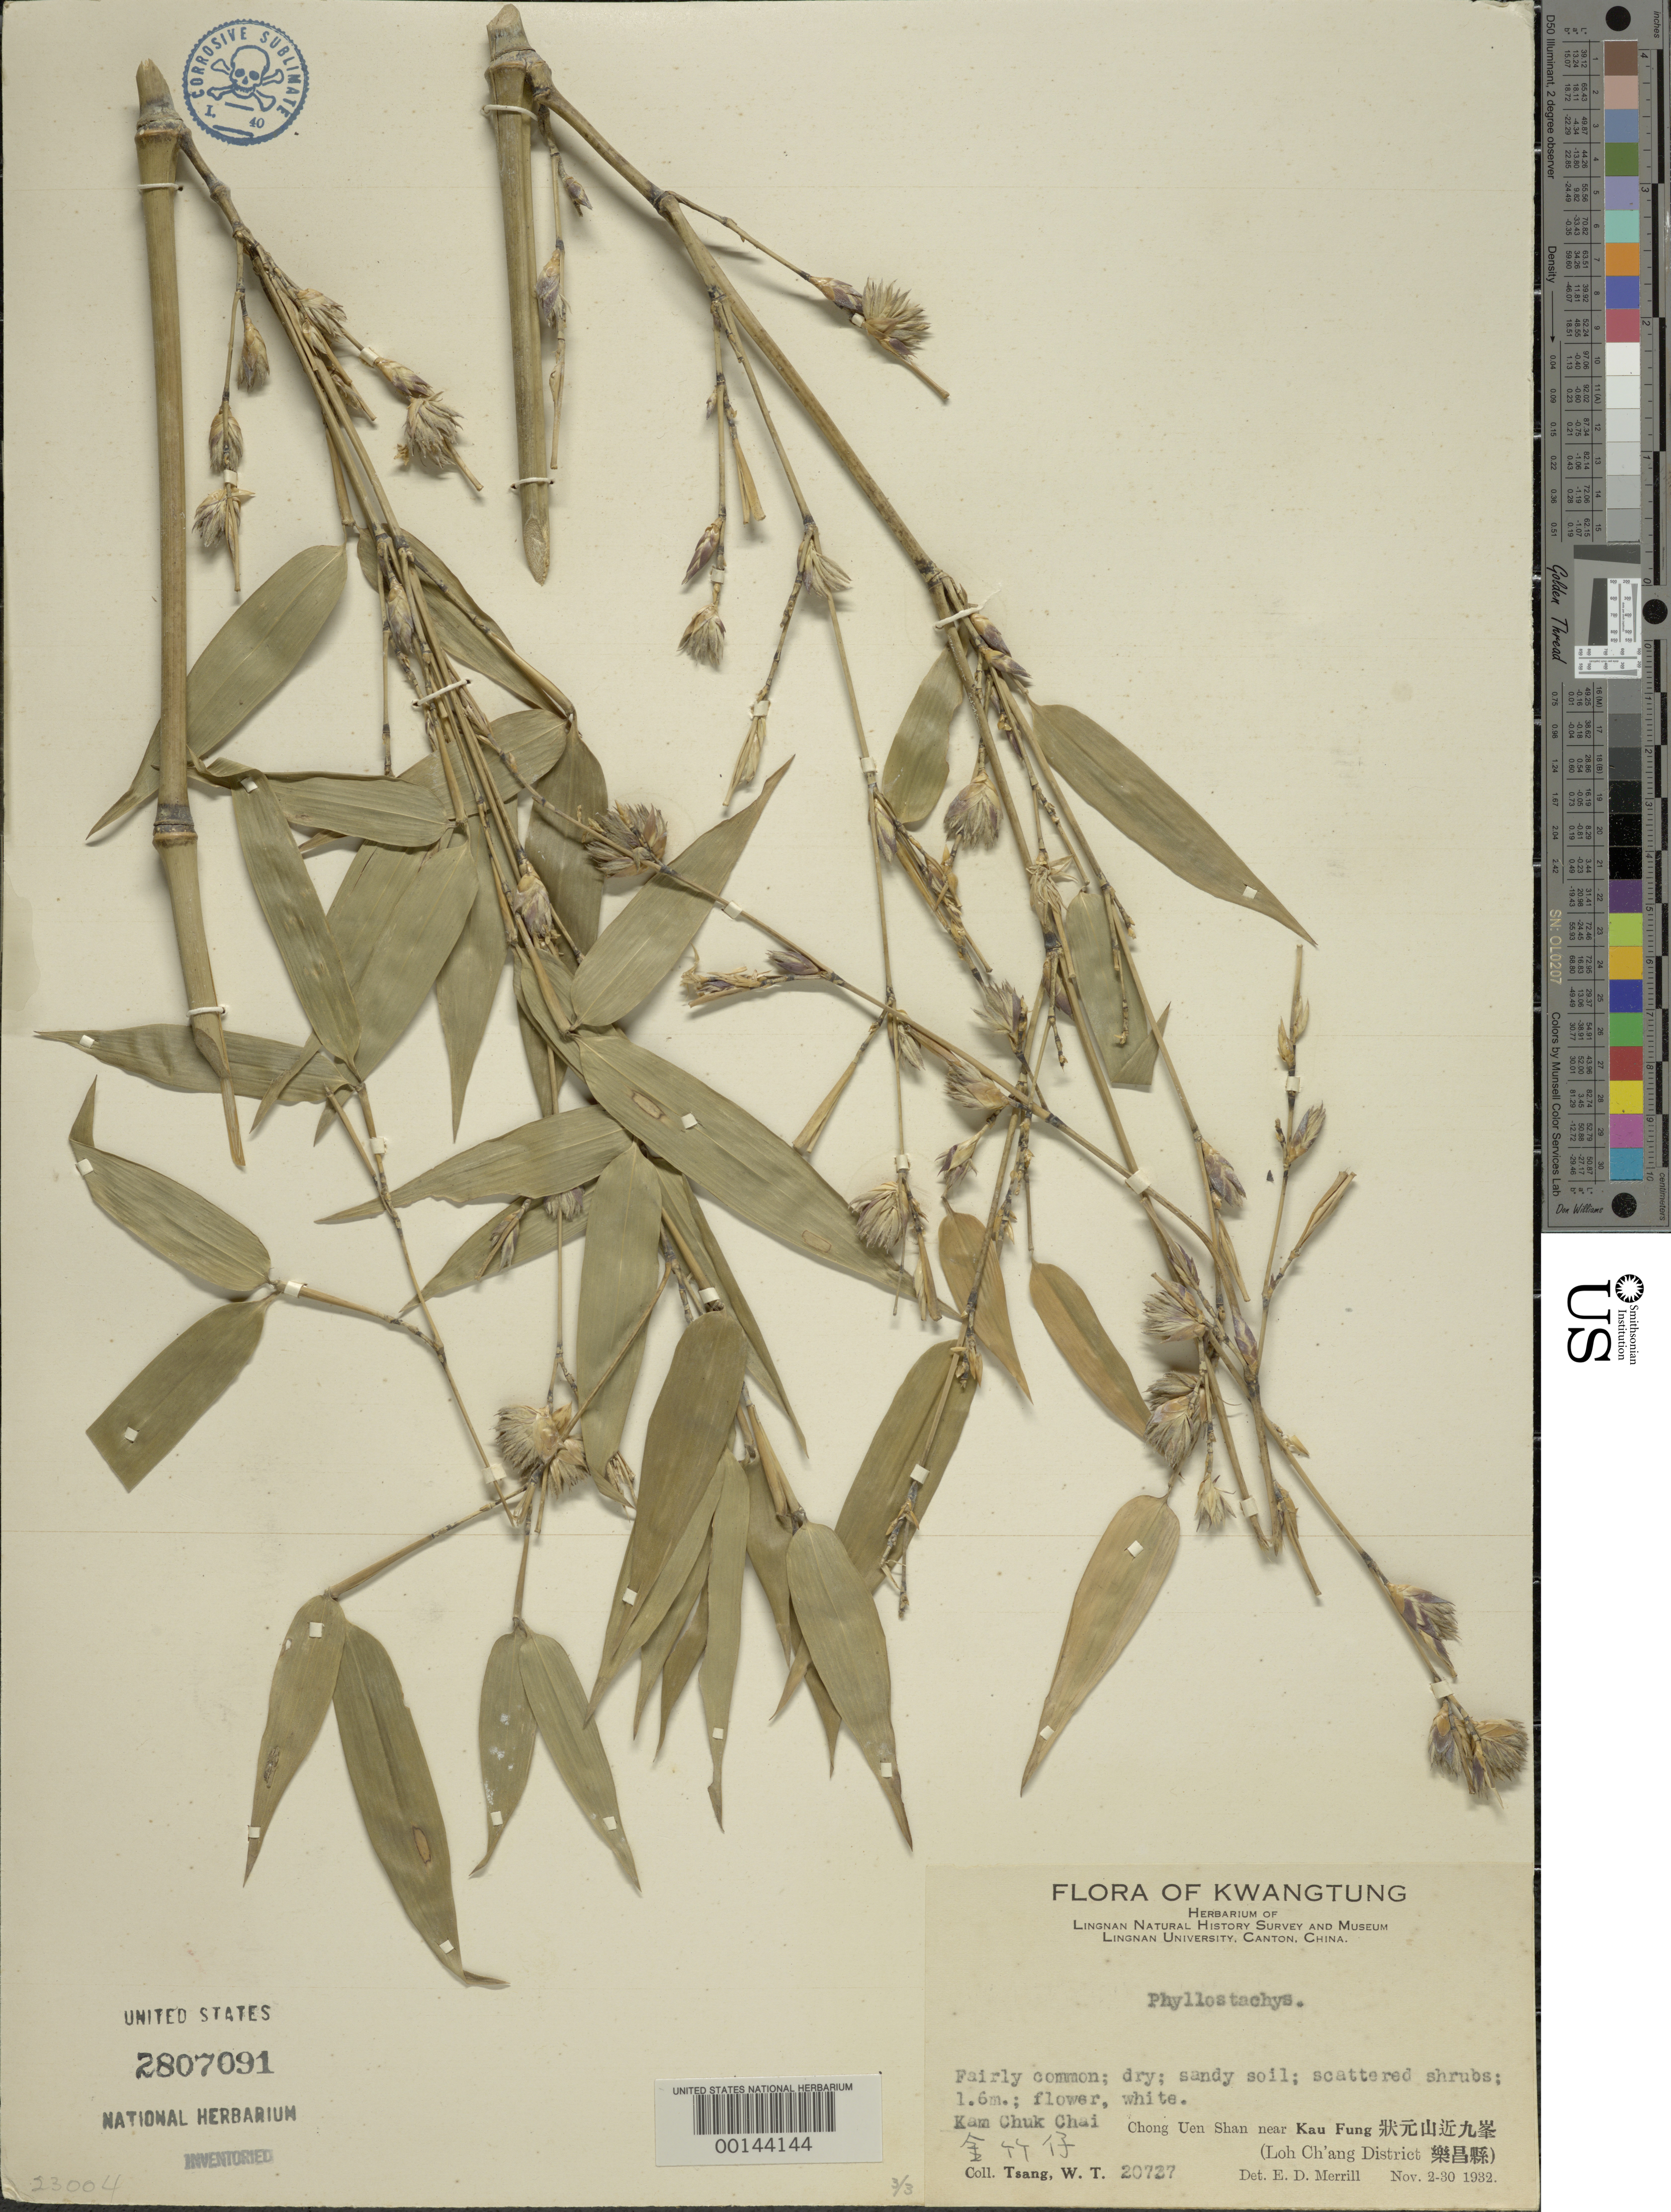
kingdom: Plantae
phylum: Tracheophyta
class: Liliopsida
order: Poales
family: Poaceae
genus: Phyllostachys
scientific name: Phyllostachys sp.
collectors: W. T. Tsang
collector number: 20737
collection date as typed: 02 Nov 1932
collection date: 1932-11-02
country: China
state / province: Guangdong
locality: Loh ch'ang, kau fung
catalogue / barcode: US 2807091